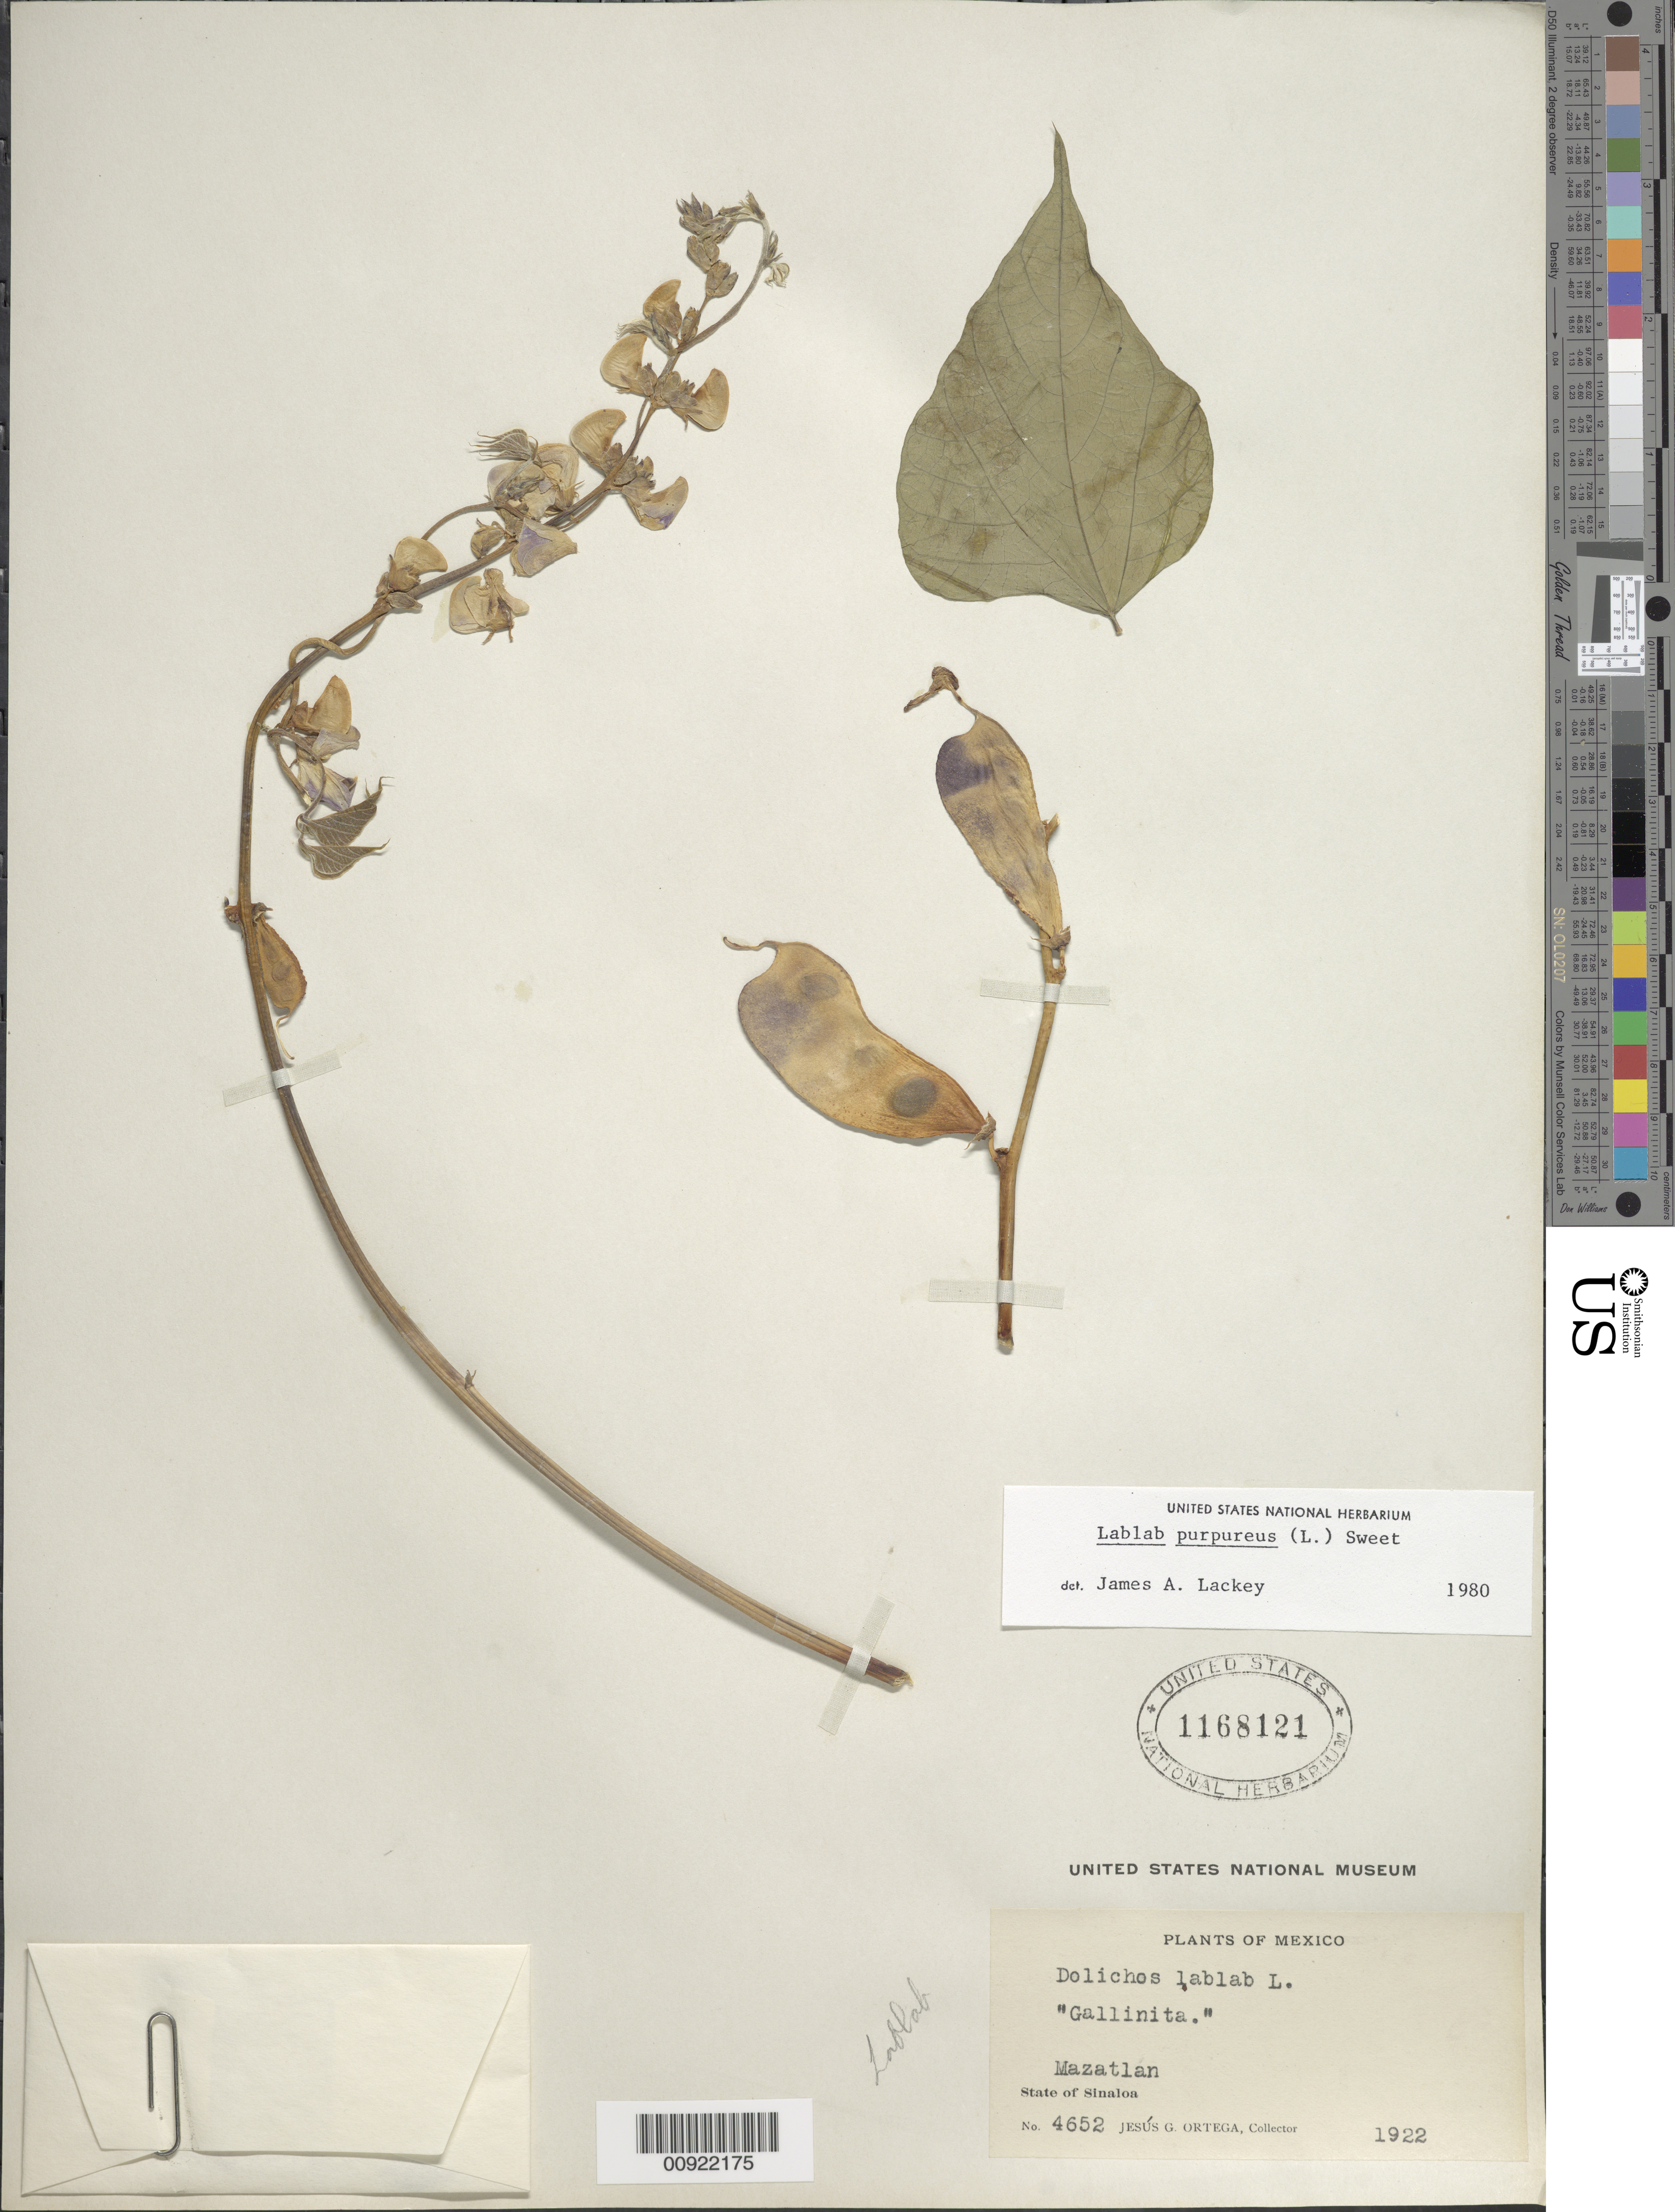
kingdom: Plantae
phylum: Tracheophyta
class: Magnoliopsida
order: Fabales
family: Fabaceae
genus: Lablab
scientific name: Lablab purpureus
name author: (L.) Sweet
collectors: J. Ortega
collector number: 4652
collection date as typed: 1922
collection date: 1922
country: Mexico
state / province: Sinaloa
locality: Mazatlán, State of Sinaloa.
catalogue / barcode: US 1168121